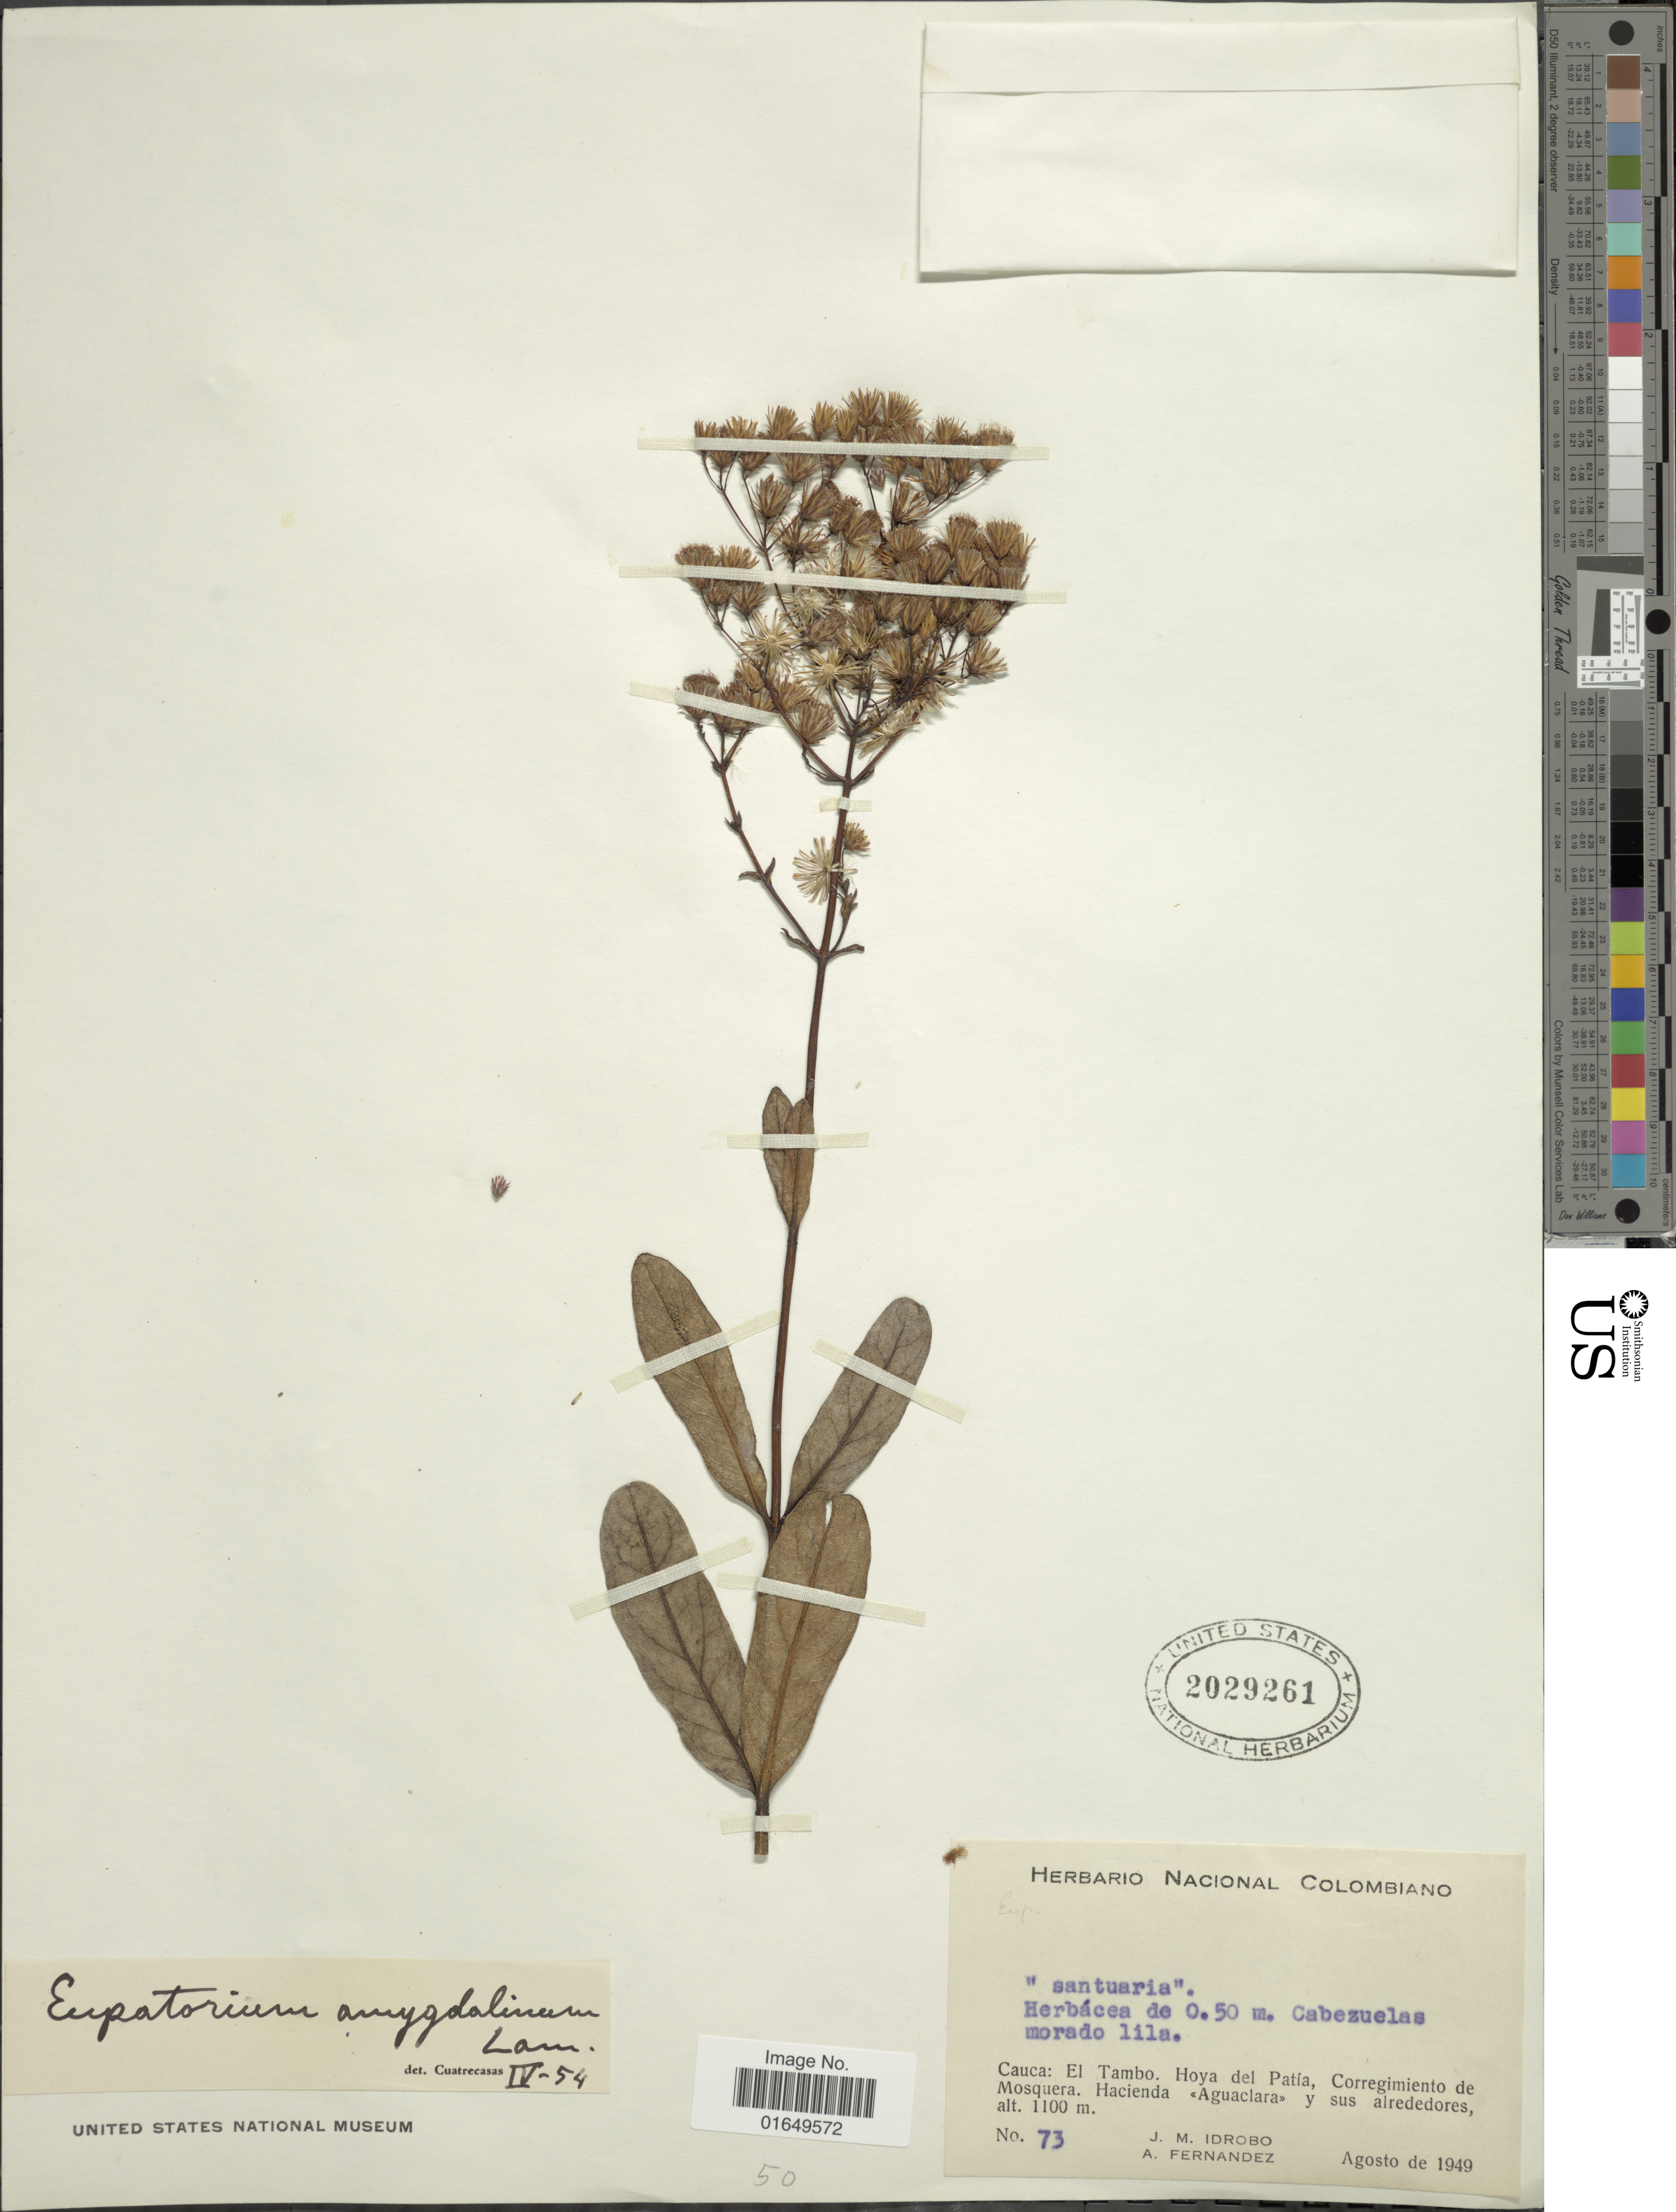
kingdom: Plantae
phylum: Tracheophyta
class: Magnoliopsida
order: Asterales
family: Asteraceae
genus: Ayapana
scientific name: Ayapana amygdalina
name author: (Lam.) R.M. King & H. Rob.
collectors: J. M. Idrobo & A. Fernandez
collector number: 73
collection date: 1949-08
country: Colombia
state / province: Cauca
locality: El Tambo. Hoya del Patía, Corregimiento de Mosquera. Hacienda Aguaclara y sus alrededores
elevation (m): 1100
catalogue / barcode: US 2029261